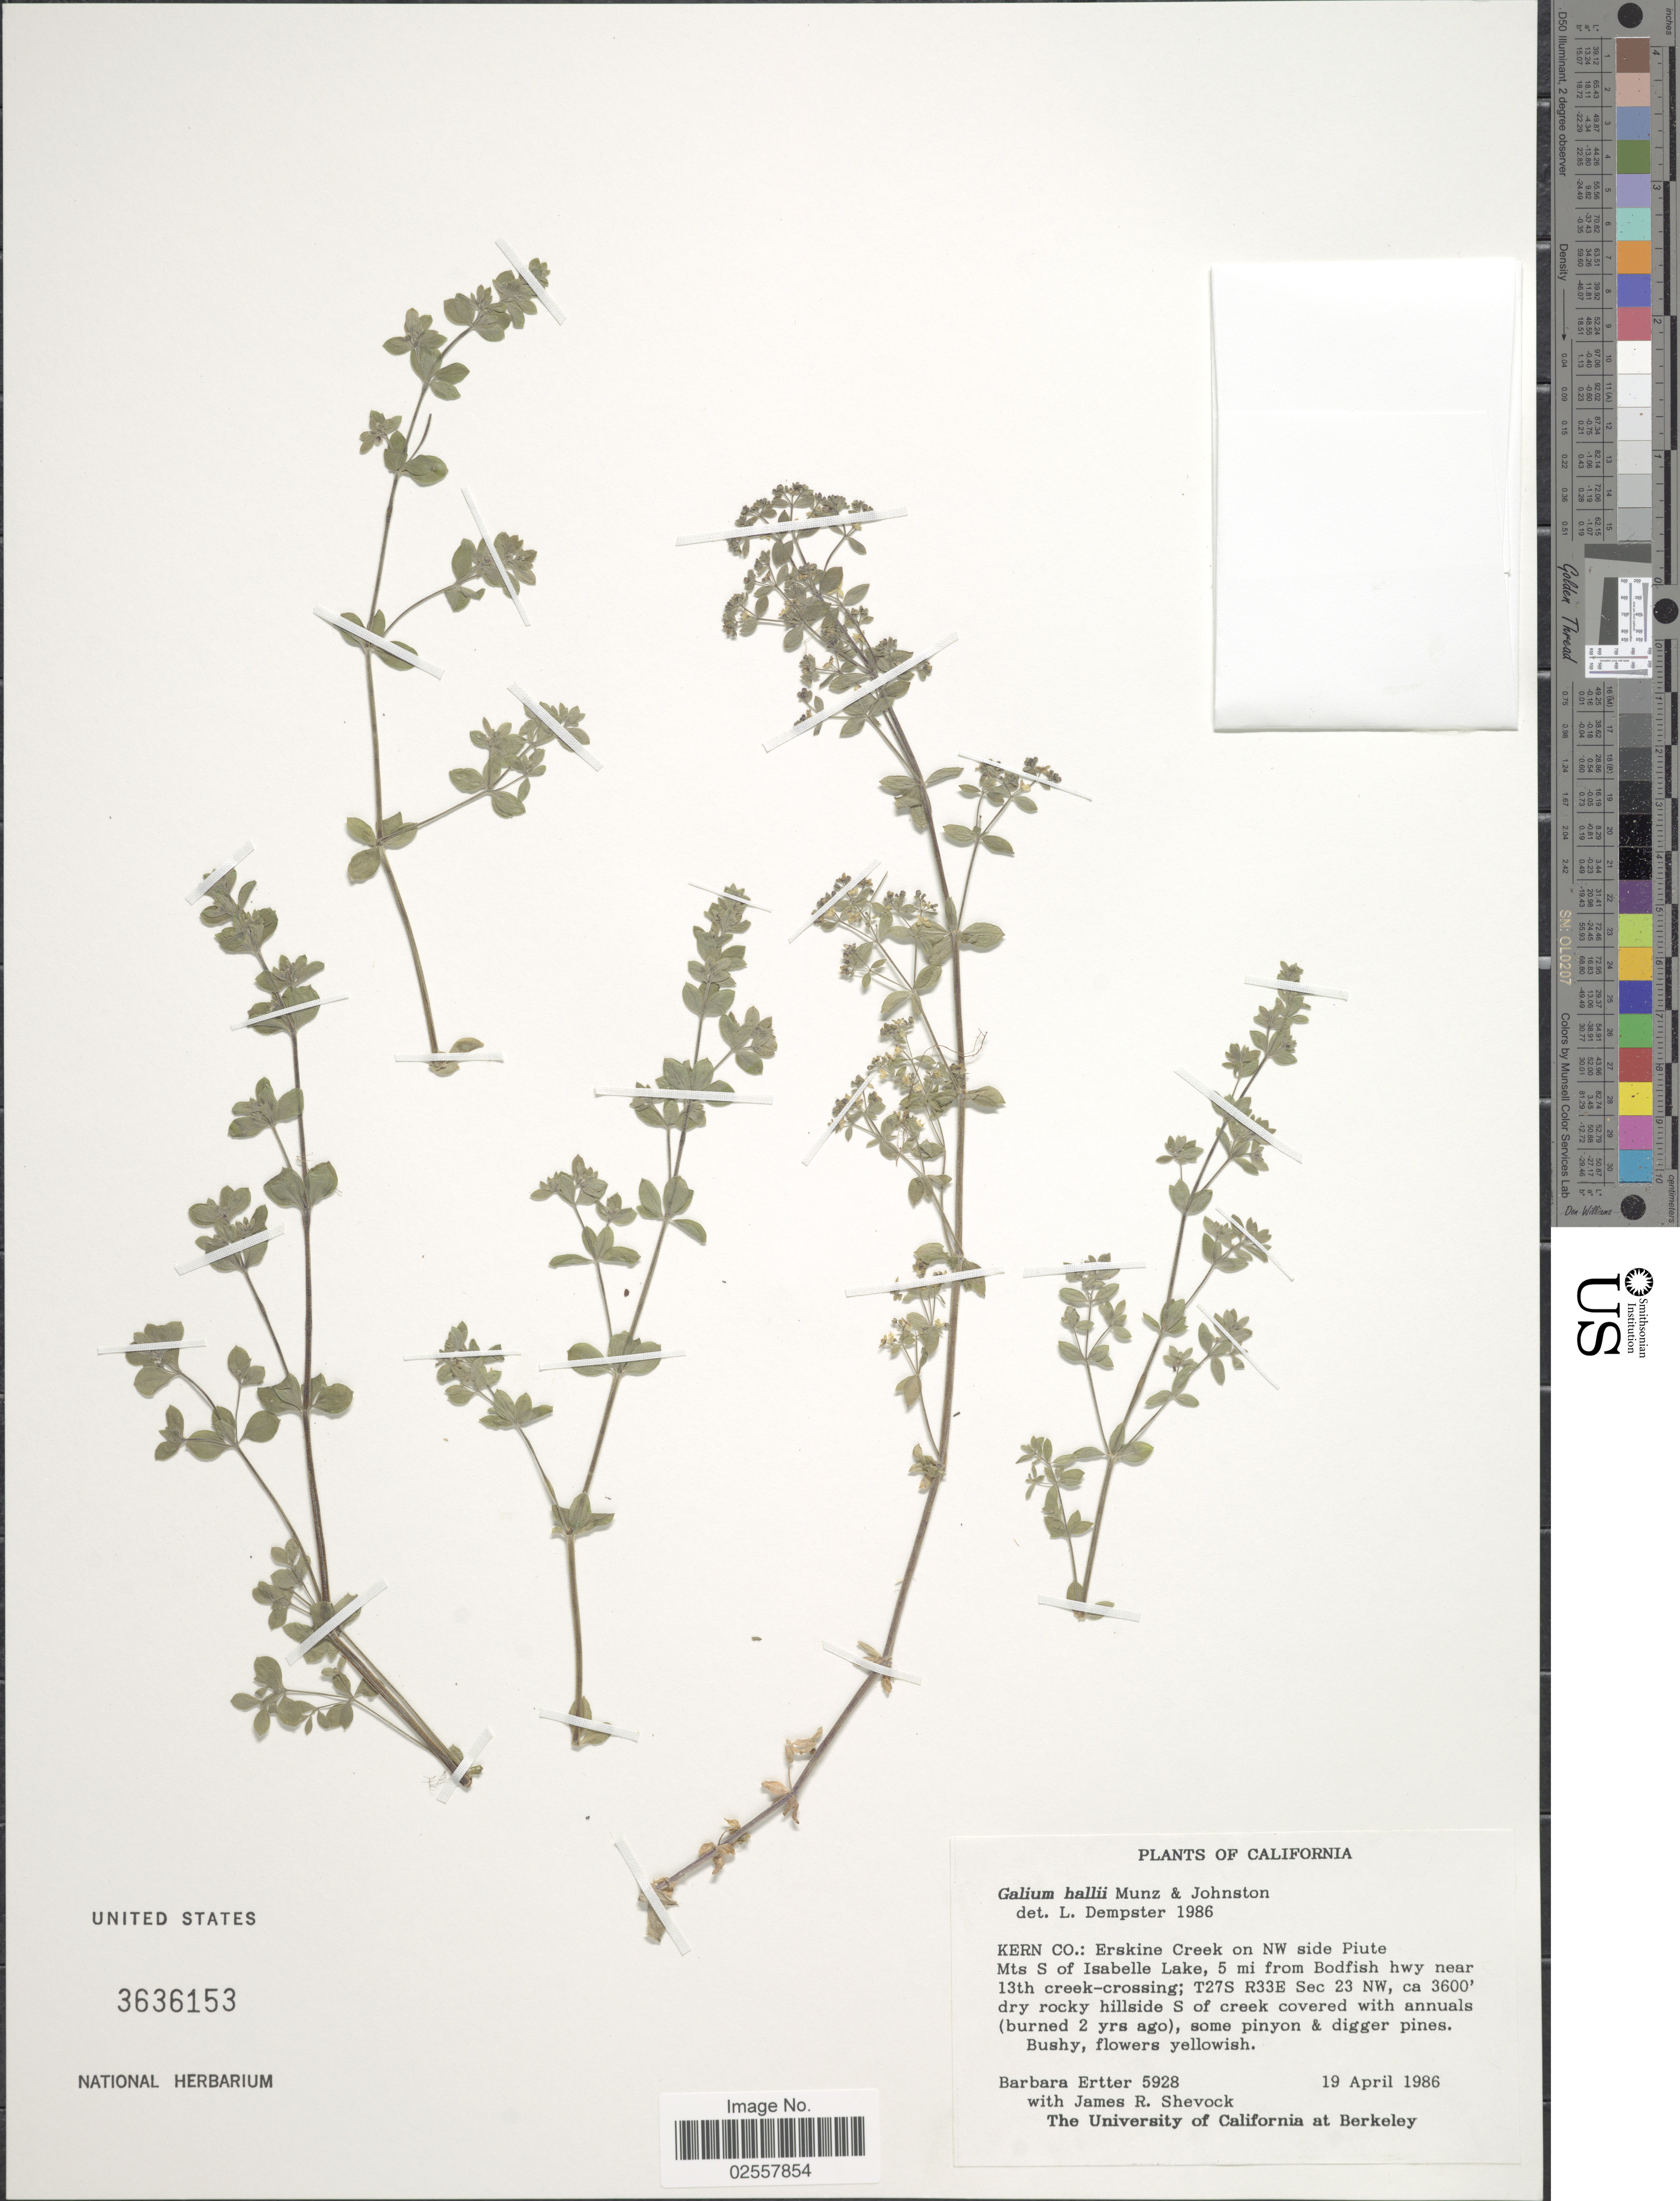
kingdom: Plantae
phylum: Tracheophyta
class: Magnoliopsida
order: Gentianales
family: Rubiaceae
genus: Galium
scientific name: Galium hallii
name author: Munz & I.M. Johnst.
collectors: B. Ertter & J. R. Shevock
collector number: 5928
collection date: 1986-04-19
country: United States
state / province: California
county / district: Kern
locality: Kern Co.: Erskine Creek on NW side Piute Mts S of Isabelle Lake, 5 mi from Bodfish hwy near 13th creek-crossing; T27S R33E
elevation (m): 1097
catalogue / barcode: US 3636153